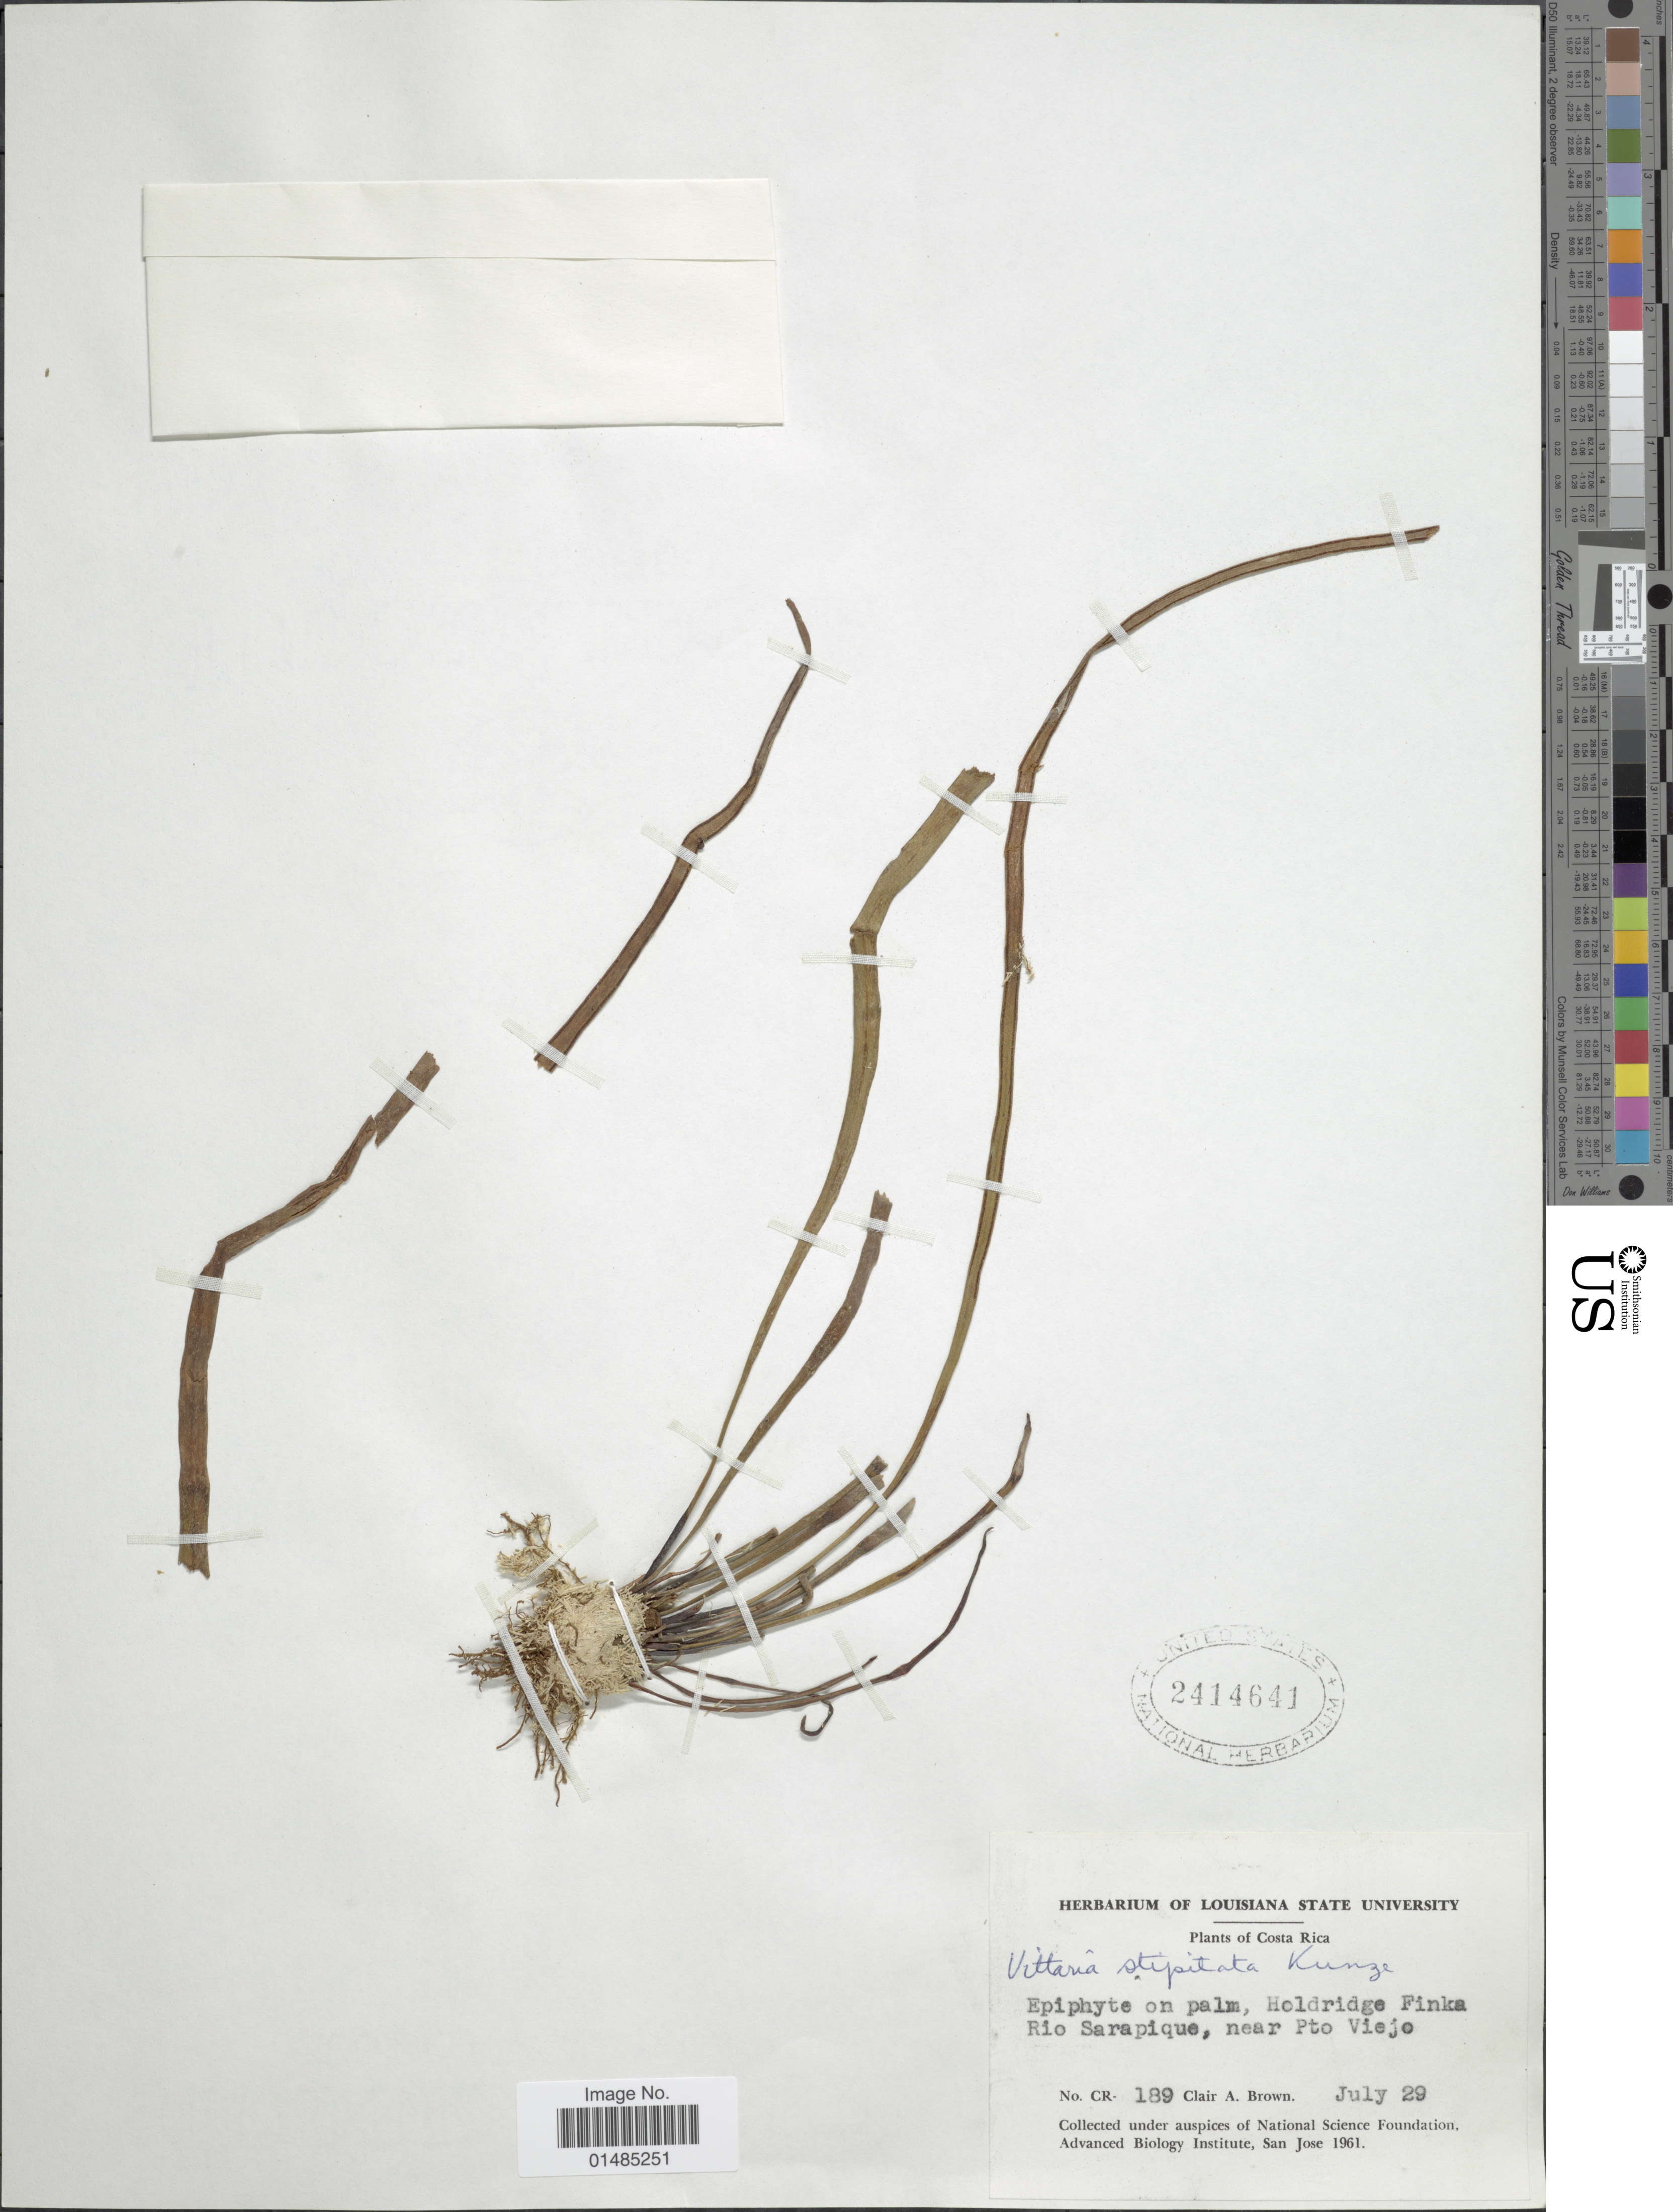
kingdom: Plantae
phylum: Tracheophyta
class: Polypodiopsida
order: Polypodiales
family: Pteridaceae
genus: Radiovittaria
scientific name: Radiovittaria stipitata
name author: (Kunze) E.H. Crane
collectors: C. A. Brown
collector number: CR 189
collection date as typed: Transcribed d/m/y: /7/29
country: Costa Rica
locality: Rio Sarapique, near Pto Viejo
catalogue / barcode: US 2414641